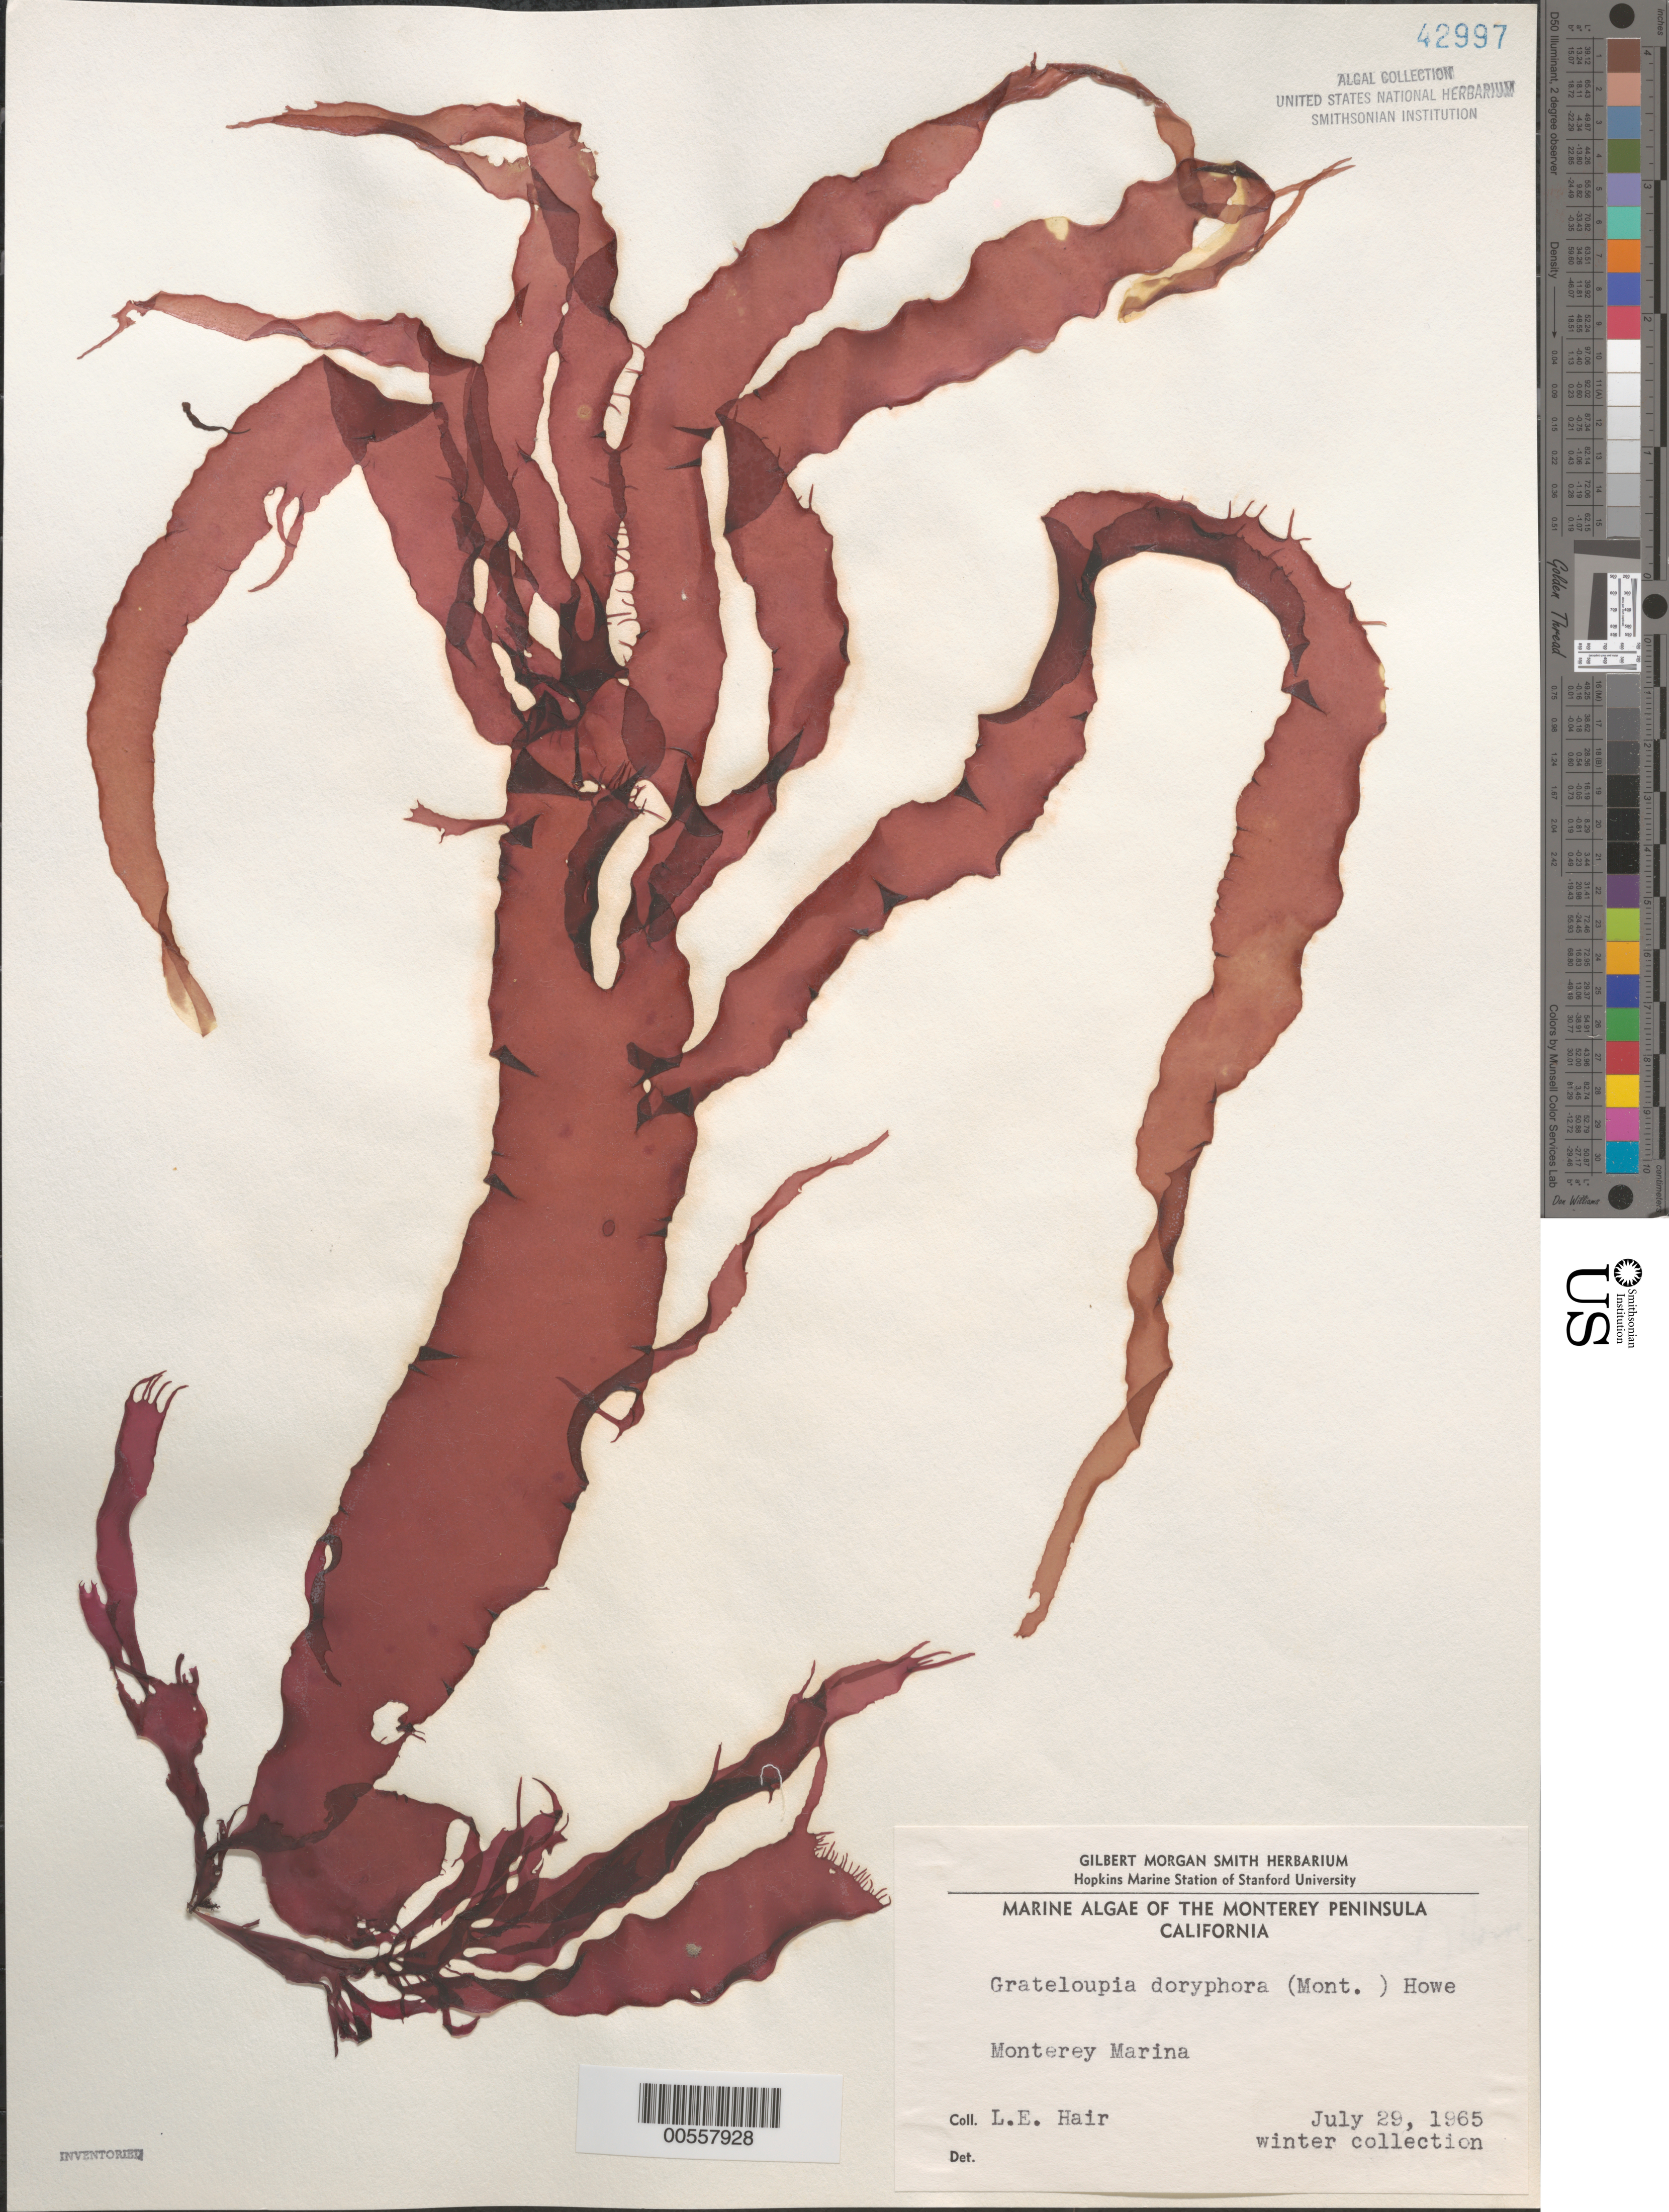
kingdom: Plantae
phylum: Rhodophyta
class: Florideophyceae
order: Halymeniales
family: Halymeniaceae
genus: Grateloupia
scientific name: Grateloupia doryphora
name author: (Mont.) Howe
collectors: L. Hair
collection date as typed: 29 Jul 1965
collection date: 1965-07-29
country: United States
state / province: California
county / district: Monterey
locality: Monterey Marina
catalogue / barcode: US 42997